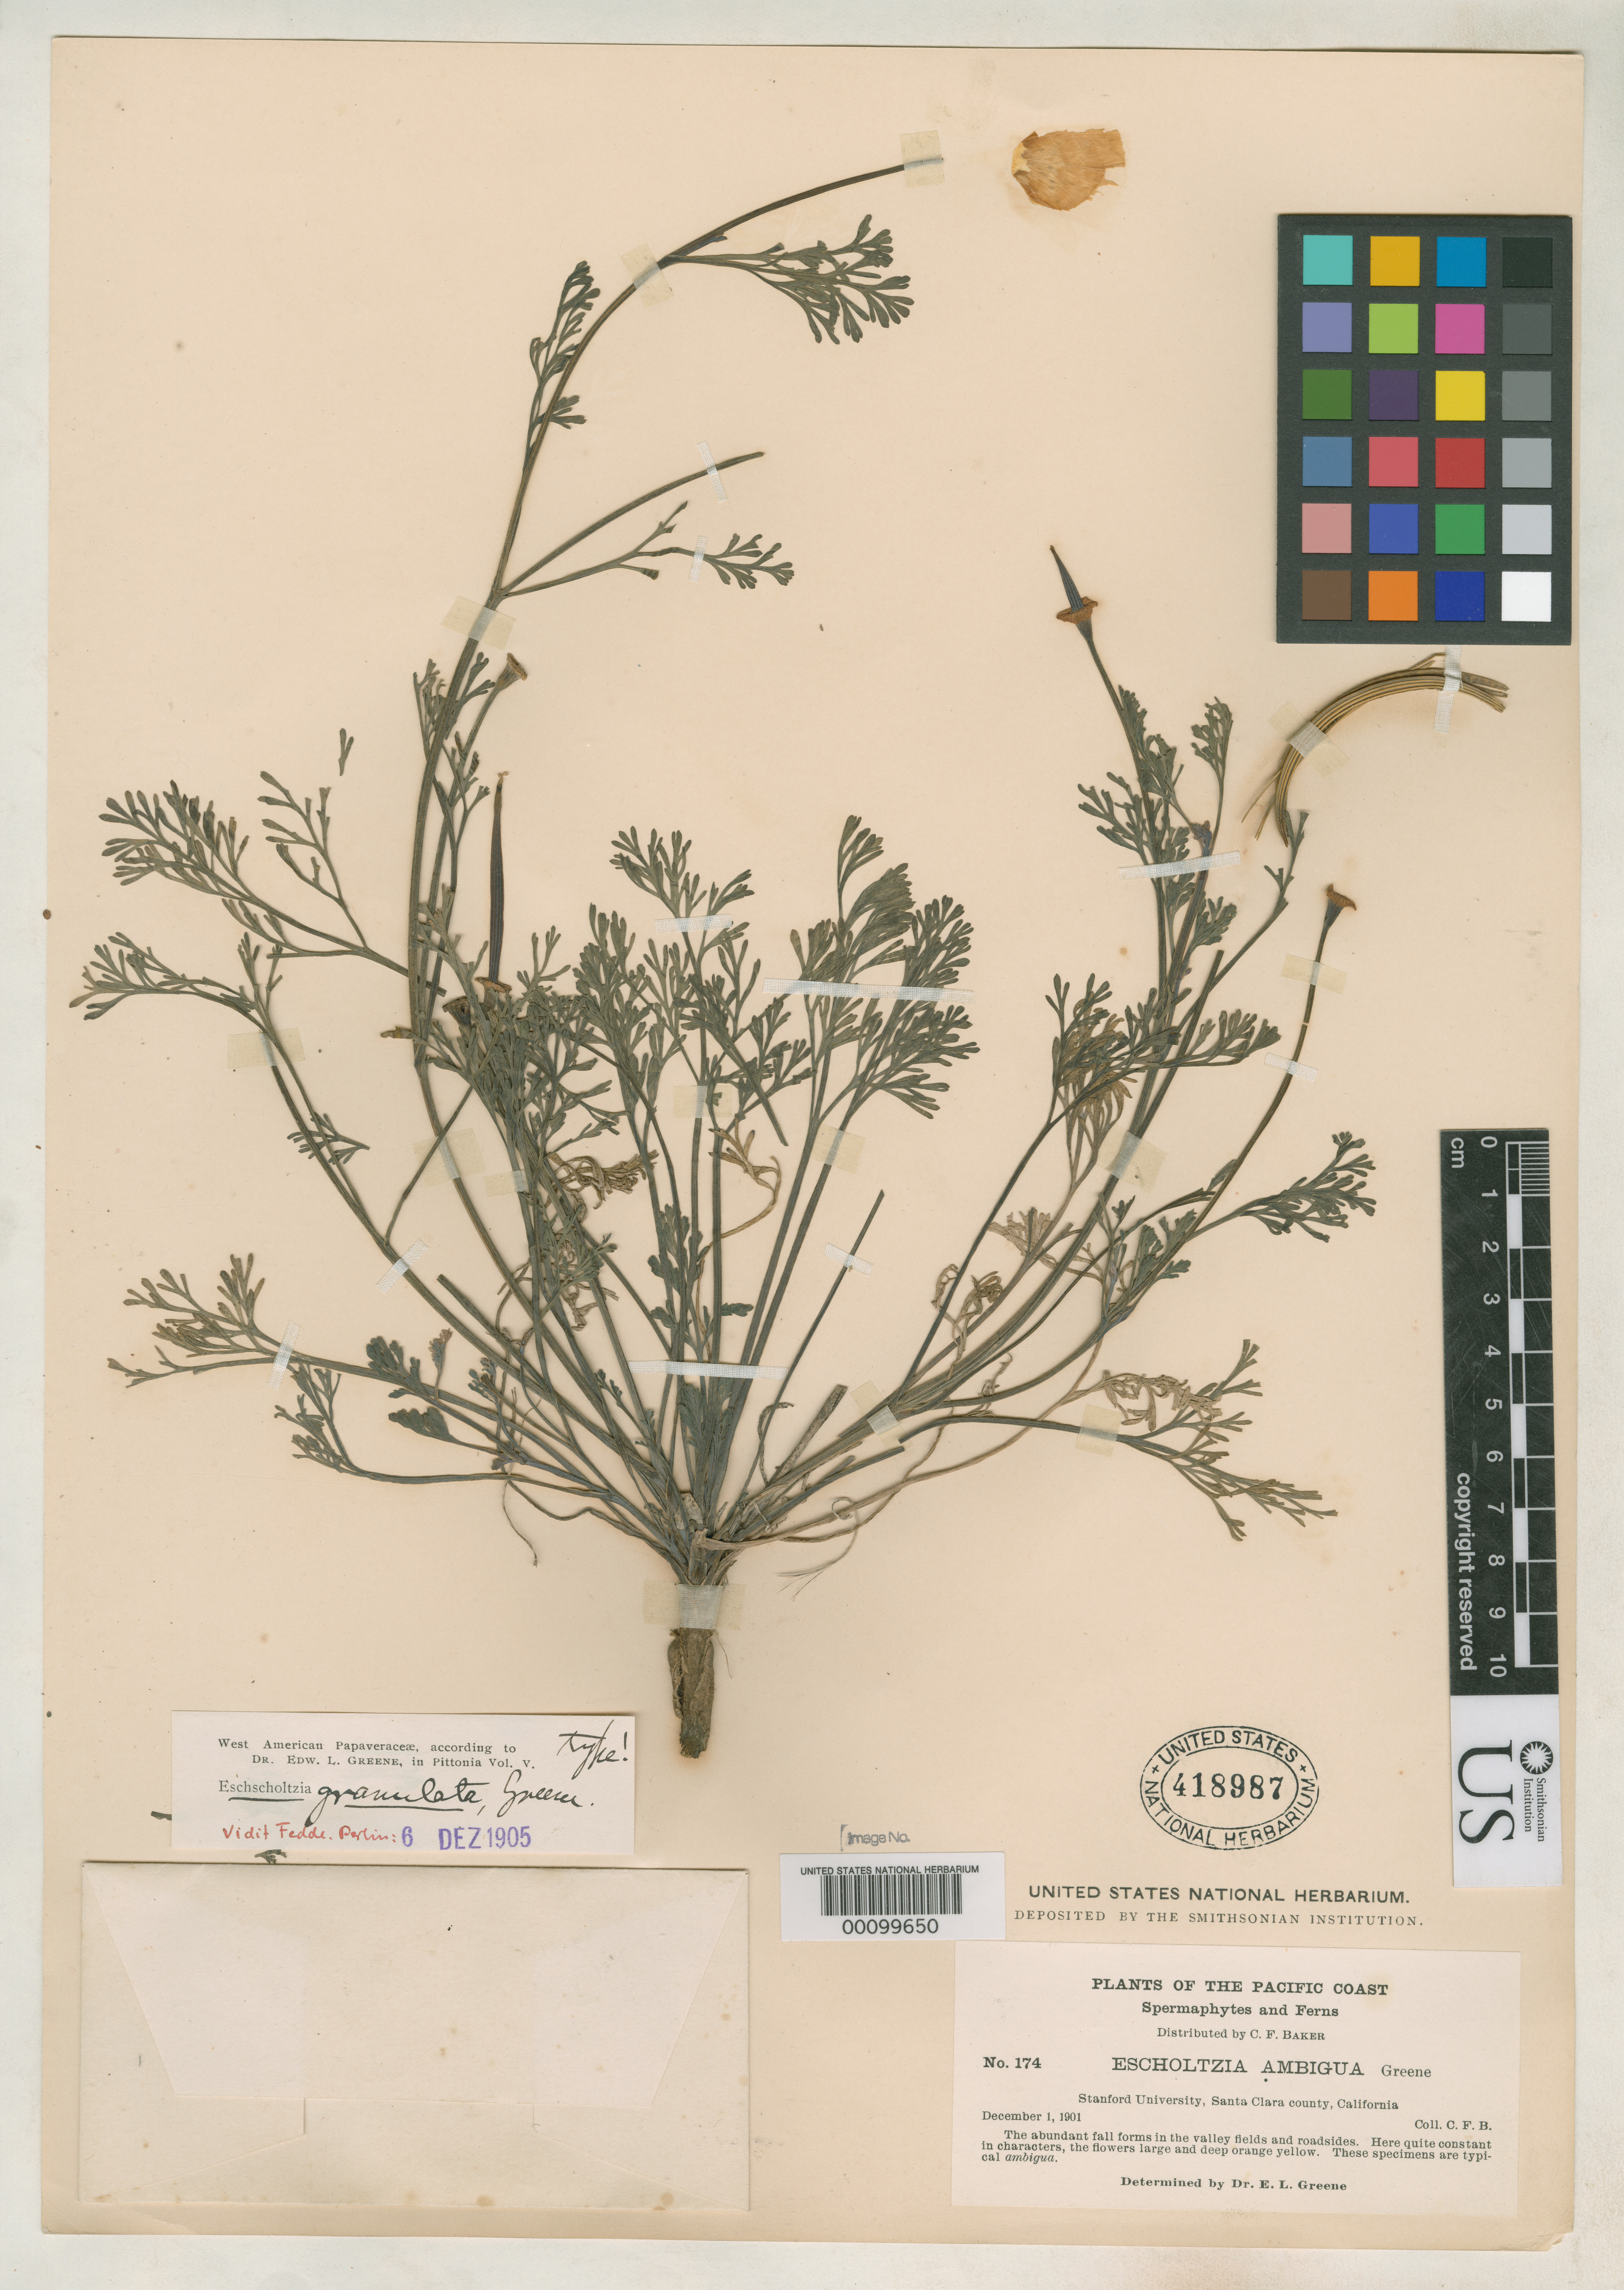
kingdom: Plantae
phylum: Tracheophyta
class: Magnoliopsida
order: Ranunculales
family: Papaveraceae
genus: Eschscholzia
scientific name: Eschscholzia granulata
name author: Greene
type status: Isotype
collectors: C. F. Baker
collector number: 174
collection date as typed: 01 Dec 1901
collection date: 1901-12-01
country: United States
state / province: California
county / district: Santa Clara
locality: Stanford University.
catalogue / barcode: US 418987